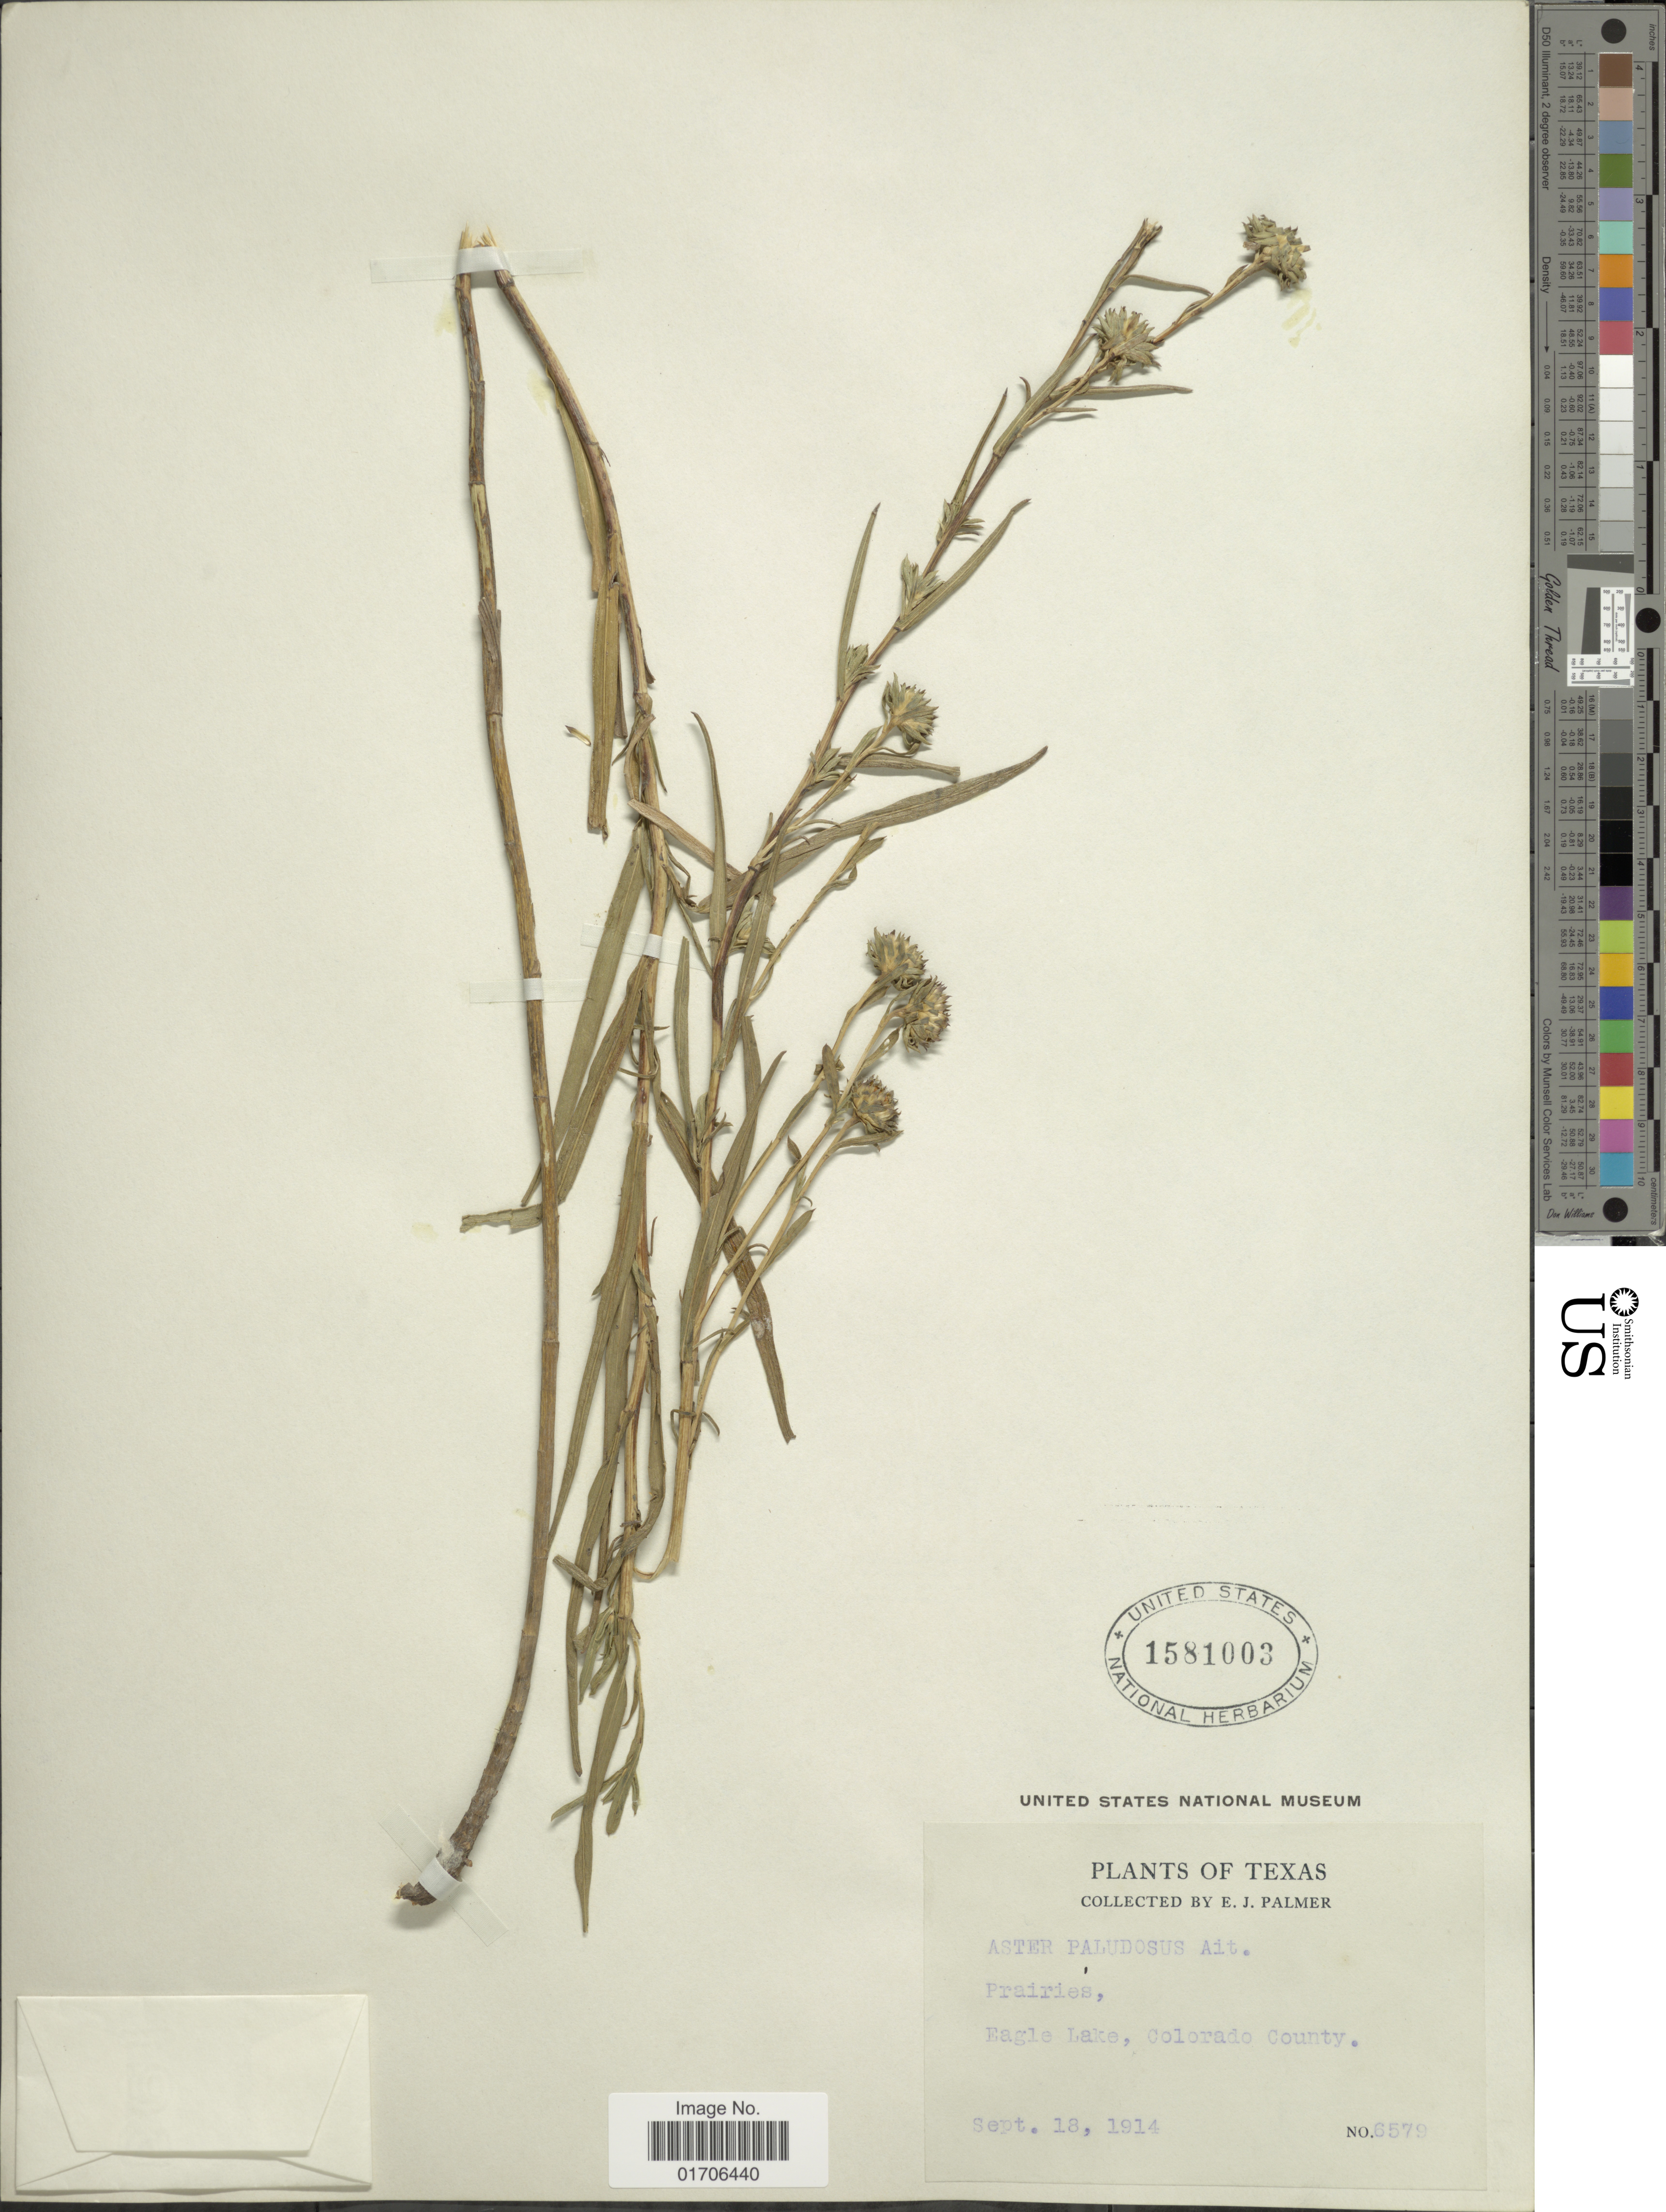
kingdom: Plantae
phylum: Tracheophyta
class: Magnoliopsida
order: Asterales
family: Asteraceae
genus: Eurybia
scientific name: Eurybia hemispherica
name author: G.L. Nesom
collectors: E. J. Palmer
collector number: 6579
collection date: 1914-09-18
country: United States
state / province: Texas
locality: Texas. Prairies, Eagle Lake, Colorado County.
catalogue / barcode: US 1581003